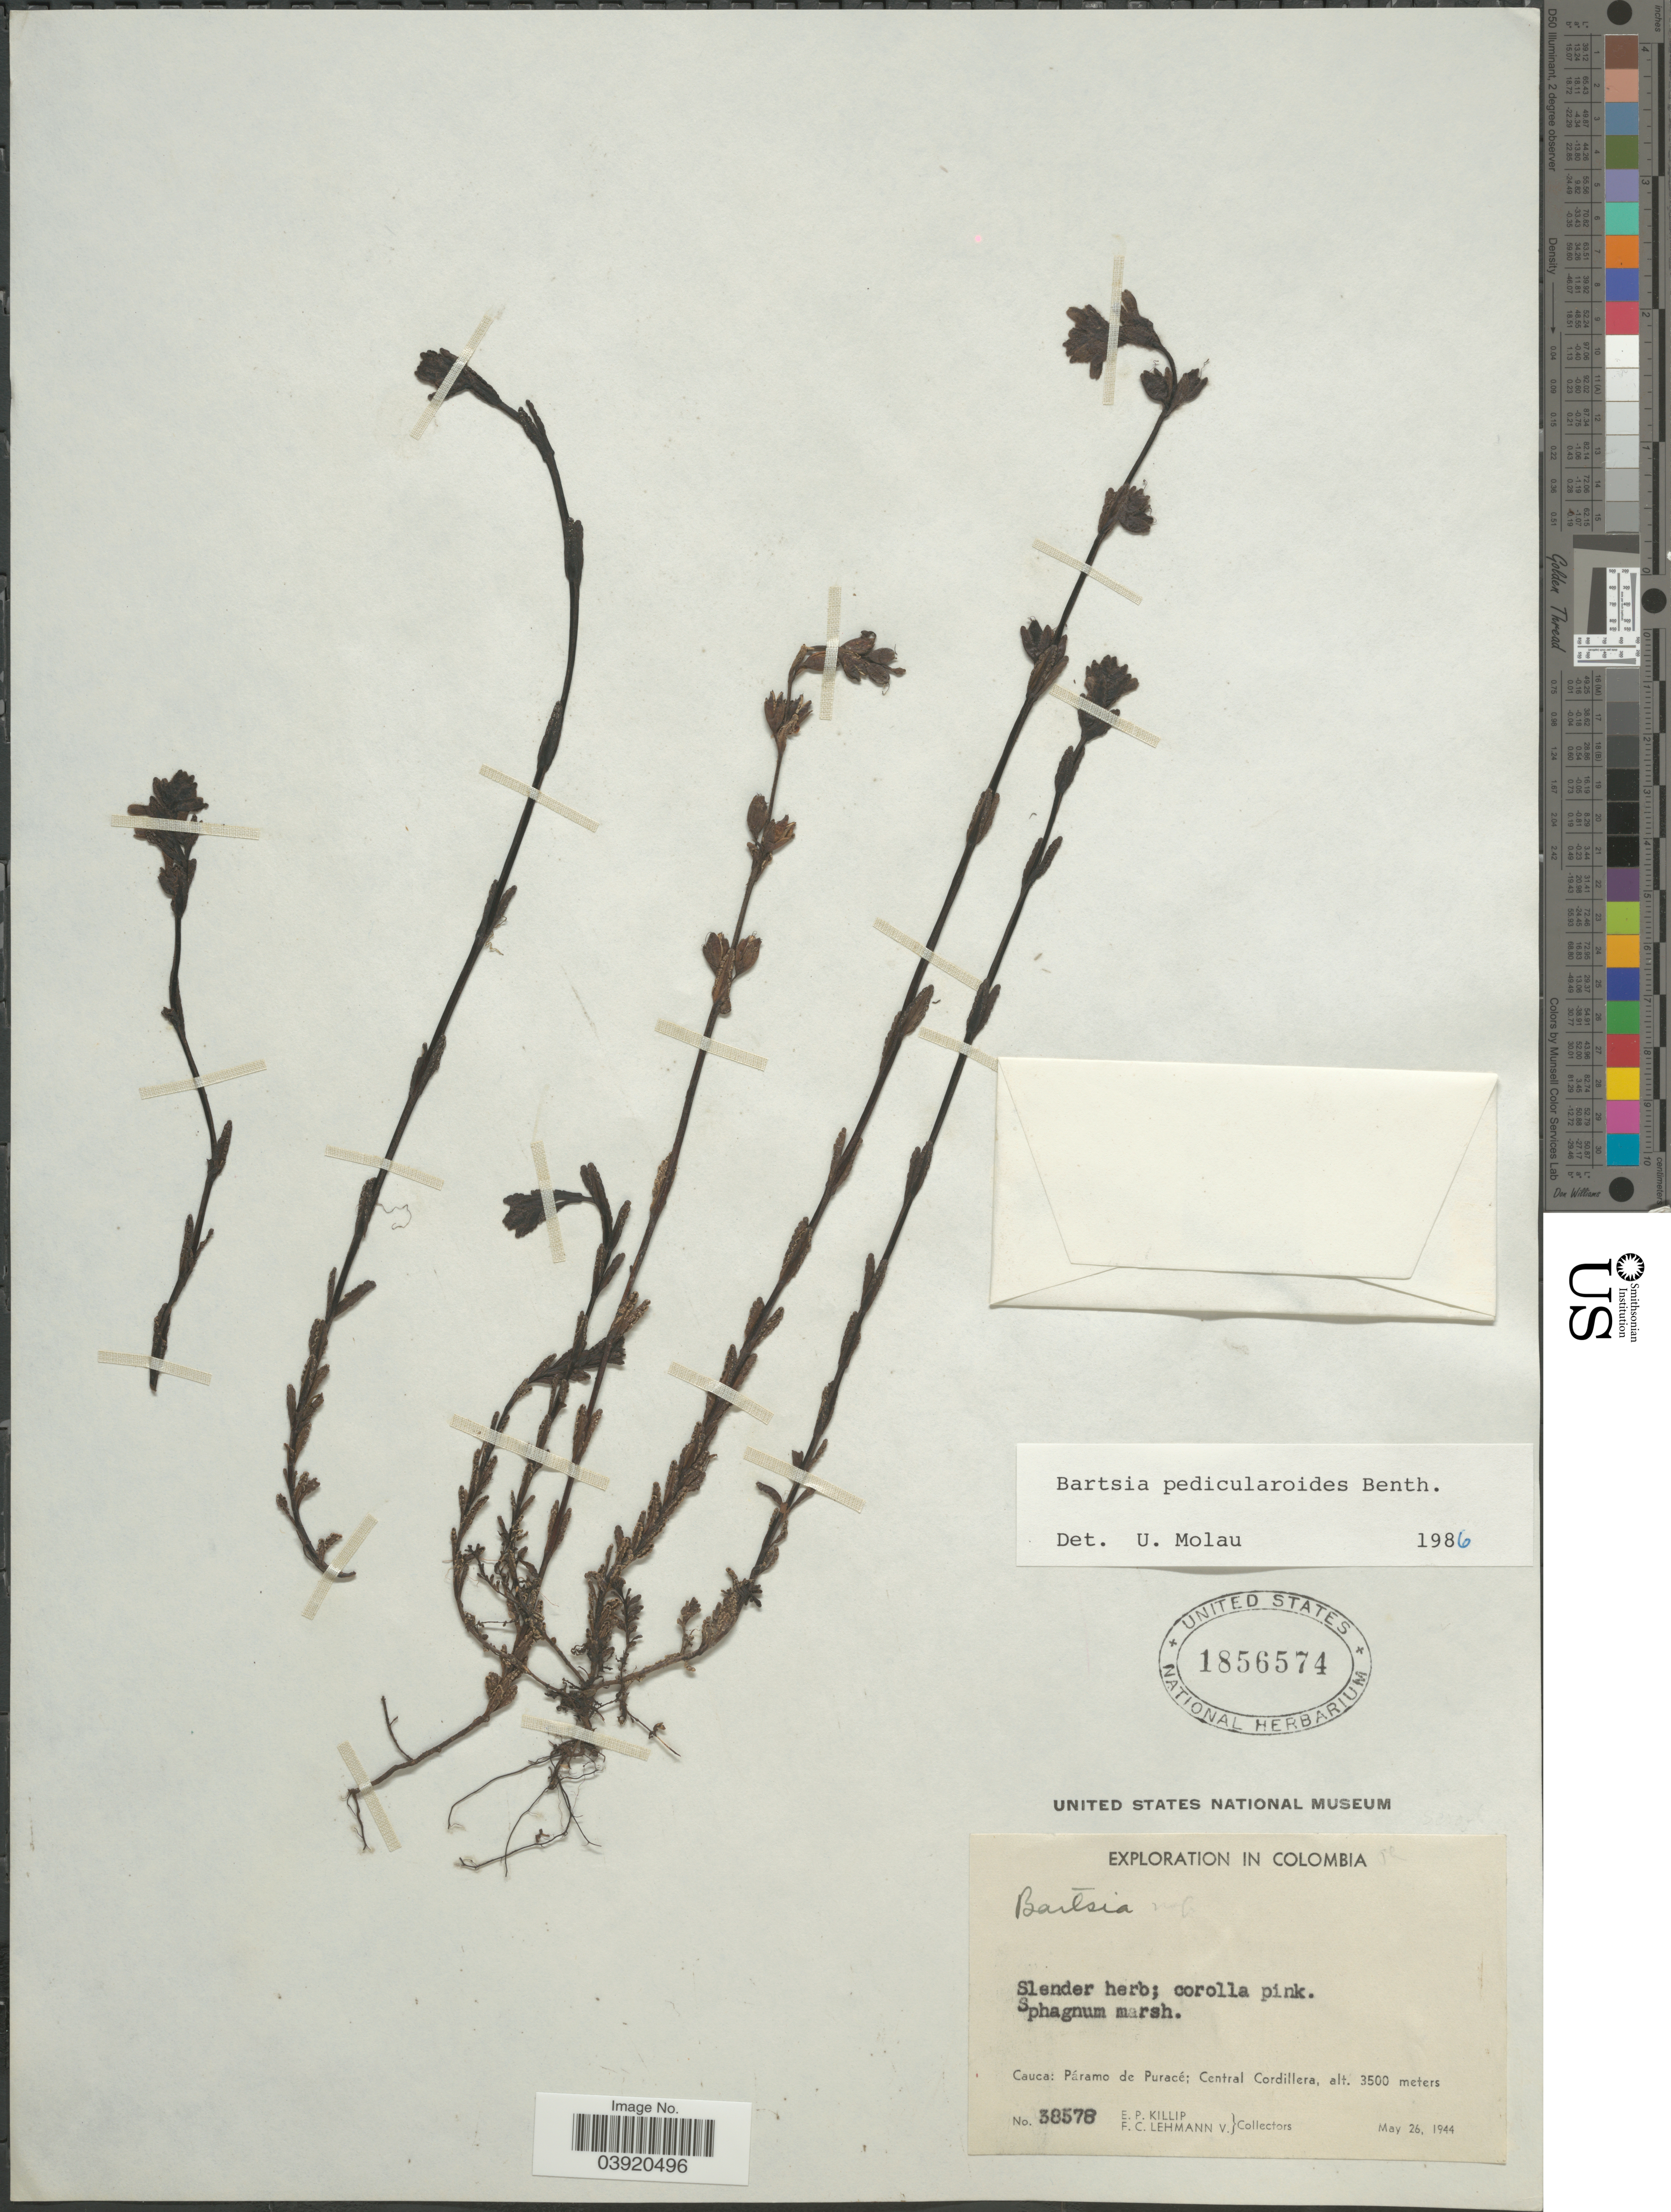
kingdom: Plantae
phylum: Tracheophyta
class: Magnoliopsida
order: Lamiales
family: Orobanchaceae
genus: Bartsia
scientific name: Bartsia pedicularoides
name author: Benth.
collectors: E. P. Killip & F. Lehmann v.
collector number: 38578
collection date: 1944-05-26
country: Colombia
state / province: Cauca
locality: Páramo de Puracé; Central Cordillera.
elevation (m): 3500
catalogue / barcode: US 1856574